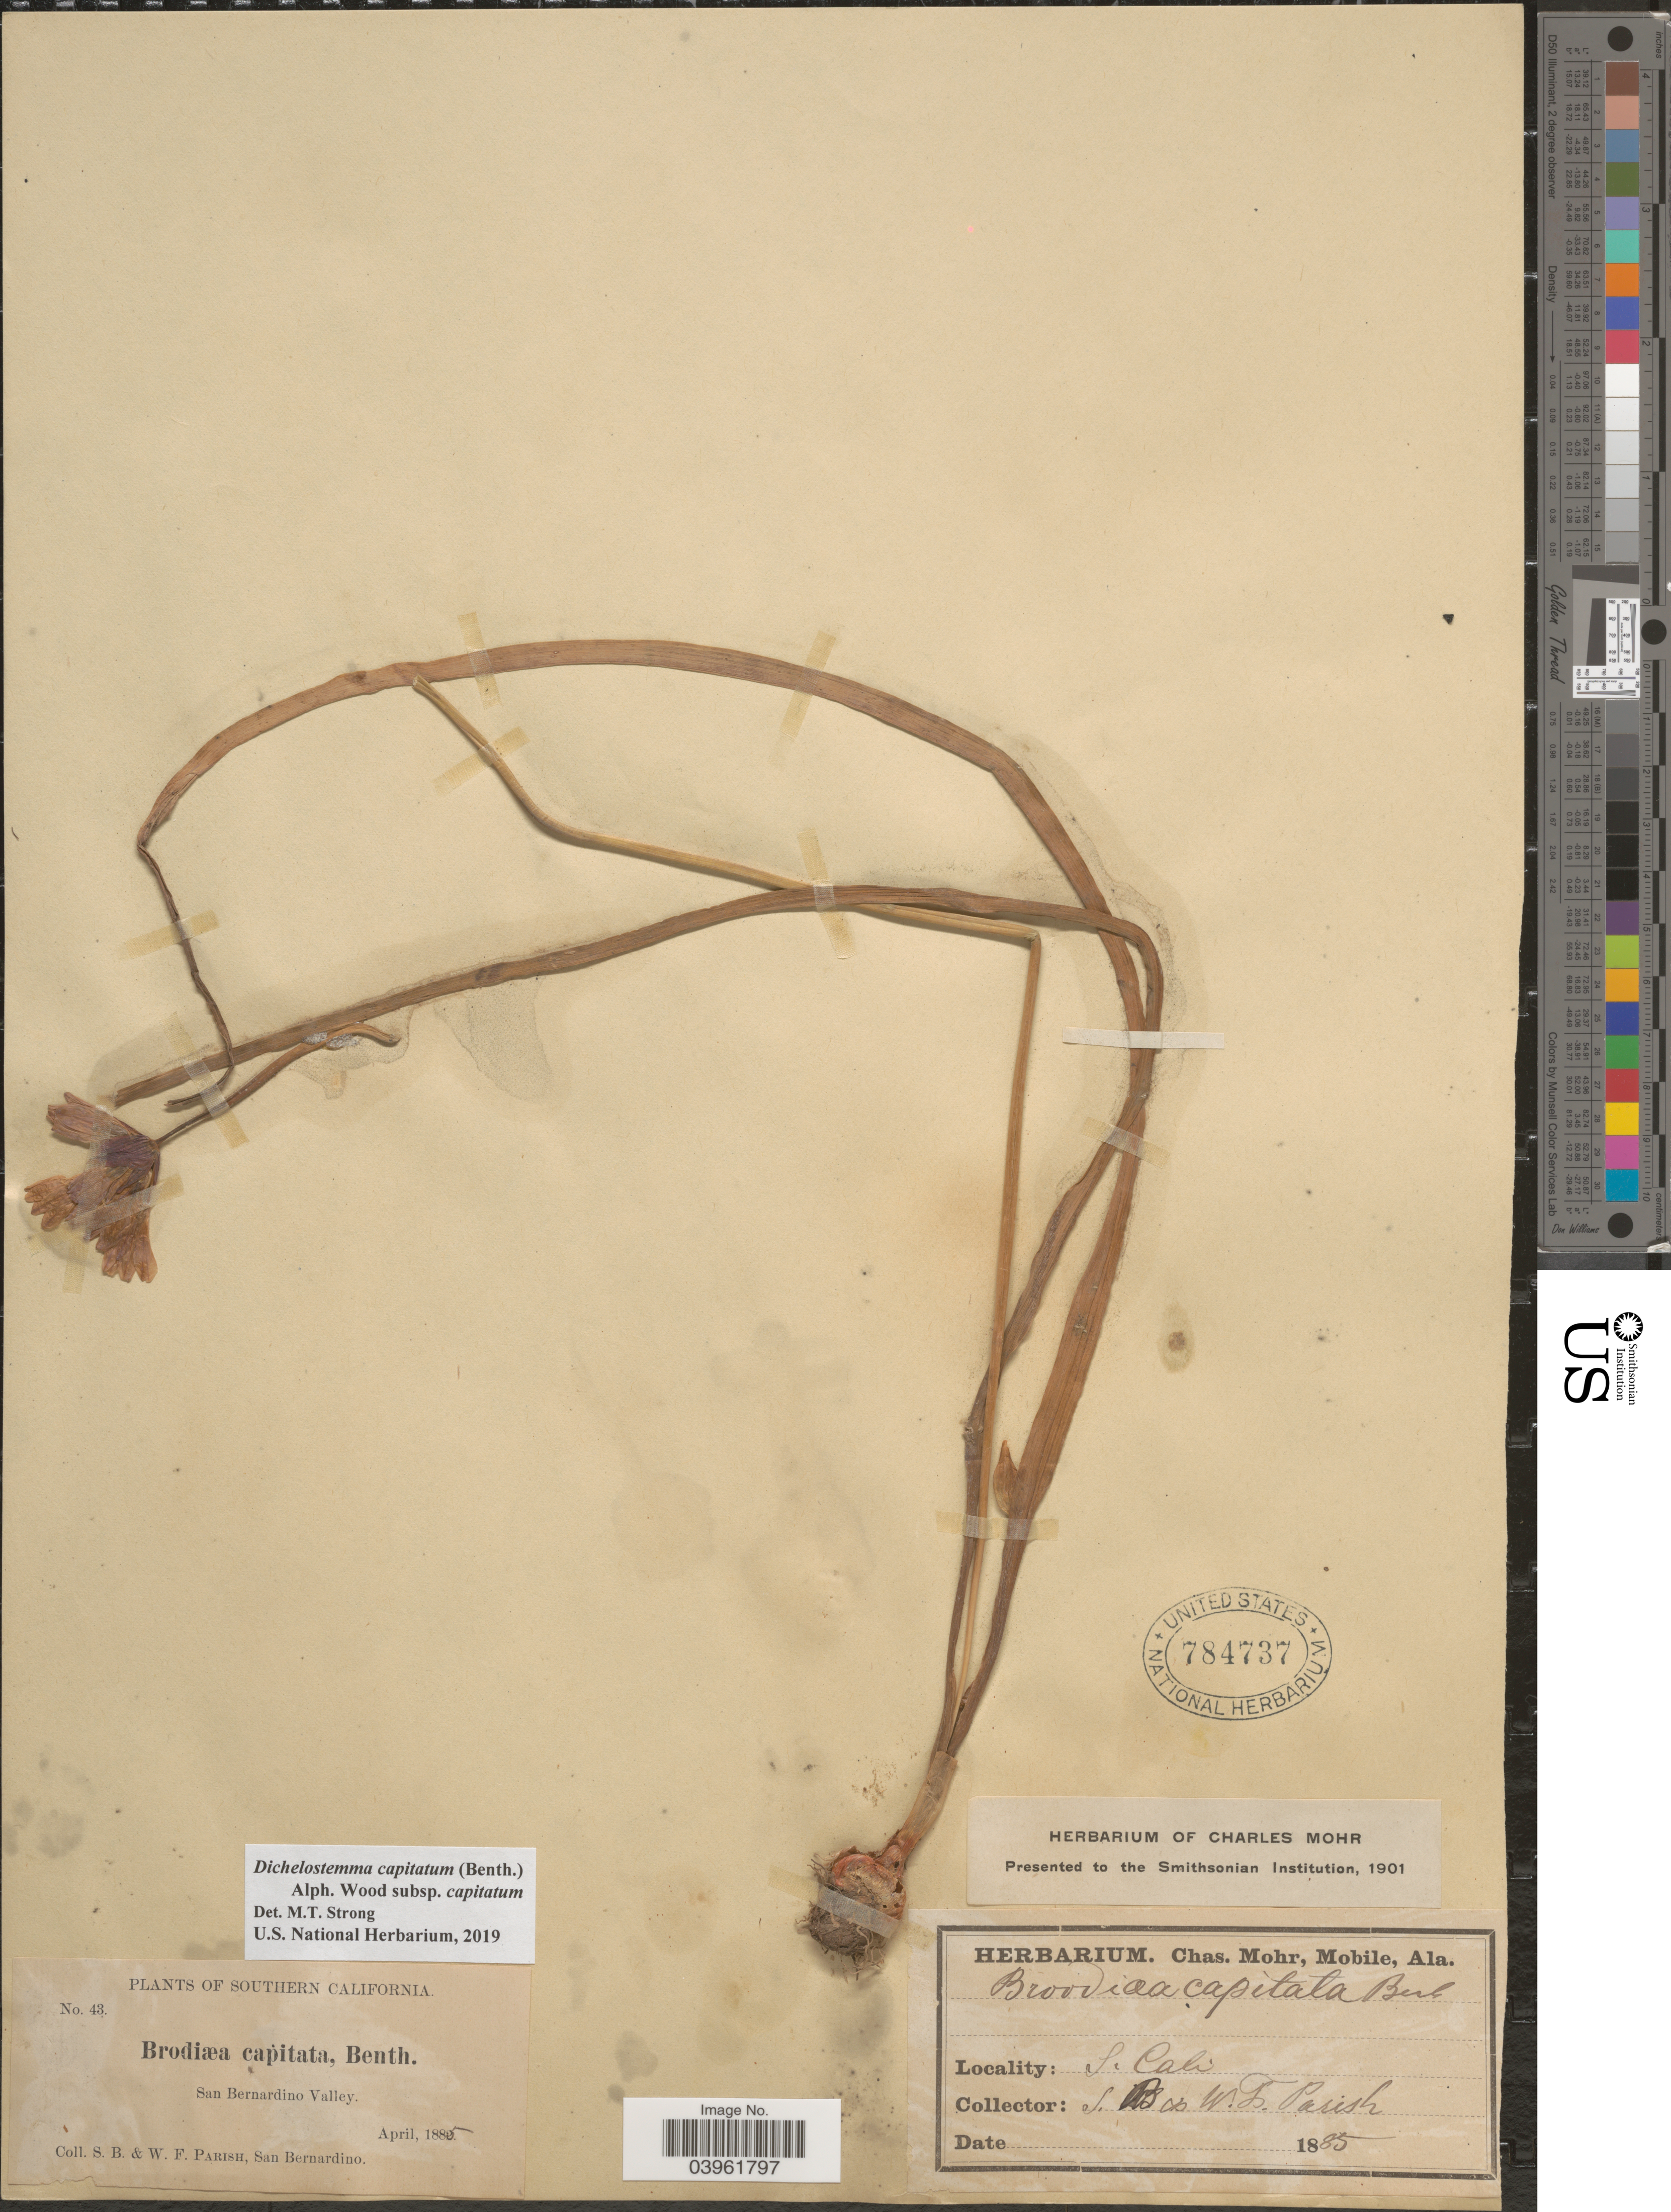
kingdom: Plantae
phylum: Tracheophyta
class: Liliopsida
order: Asparagales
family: Asparagaceae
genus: Dichelostemma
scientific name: Dichelostemma capitatum subsp. capitatum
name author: (Benth.) Alph. Wood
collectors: S. B. Parish & W. F. Parish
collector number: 43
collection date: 1885-04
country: United States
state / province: California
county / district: San Bernardino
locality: Southern California. San Bernardino Valley.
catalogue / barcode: US 784737